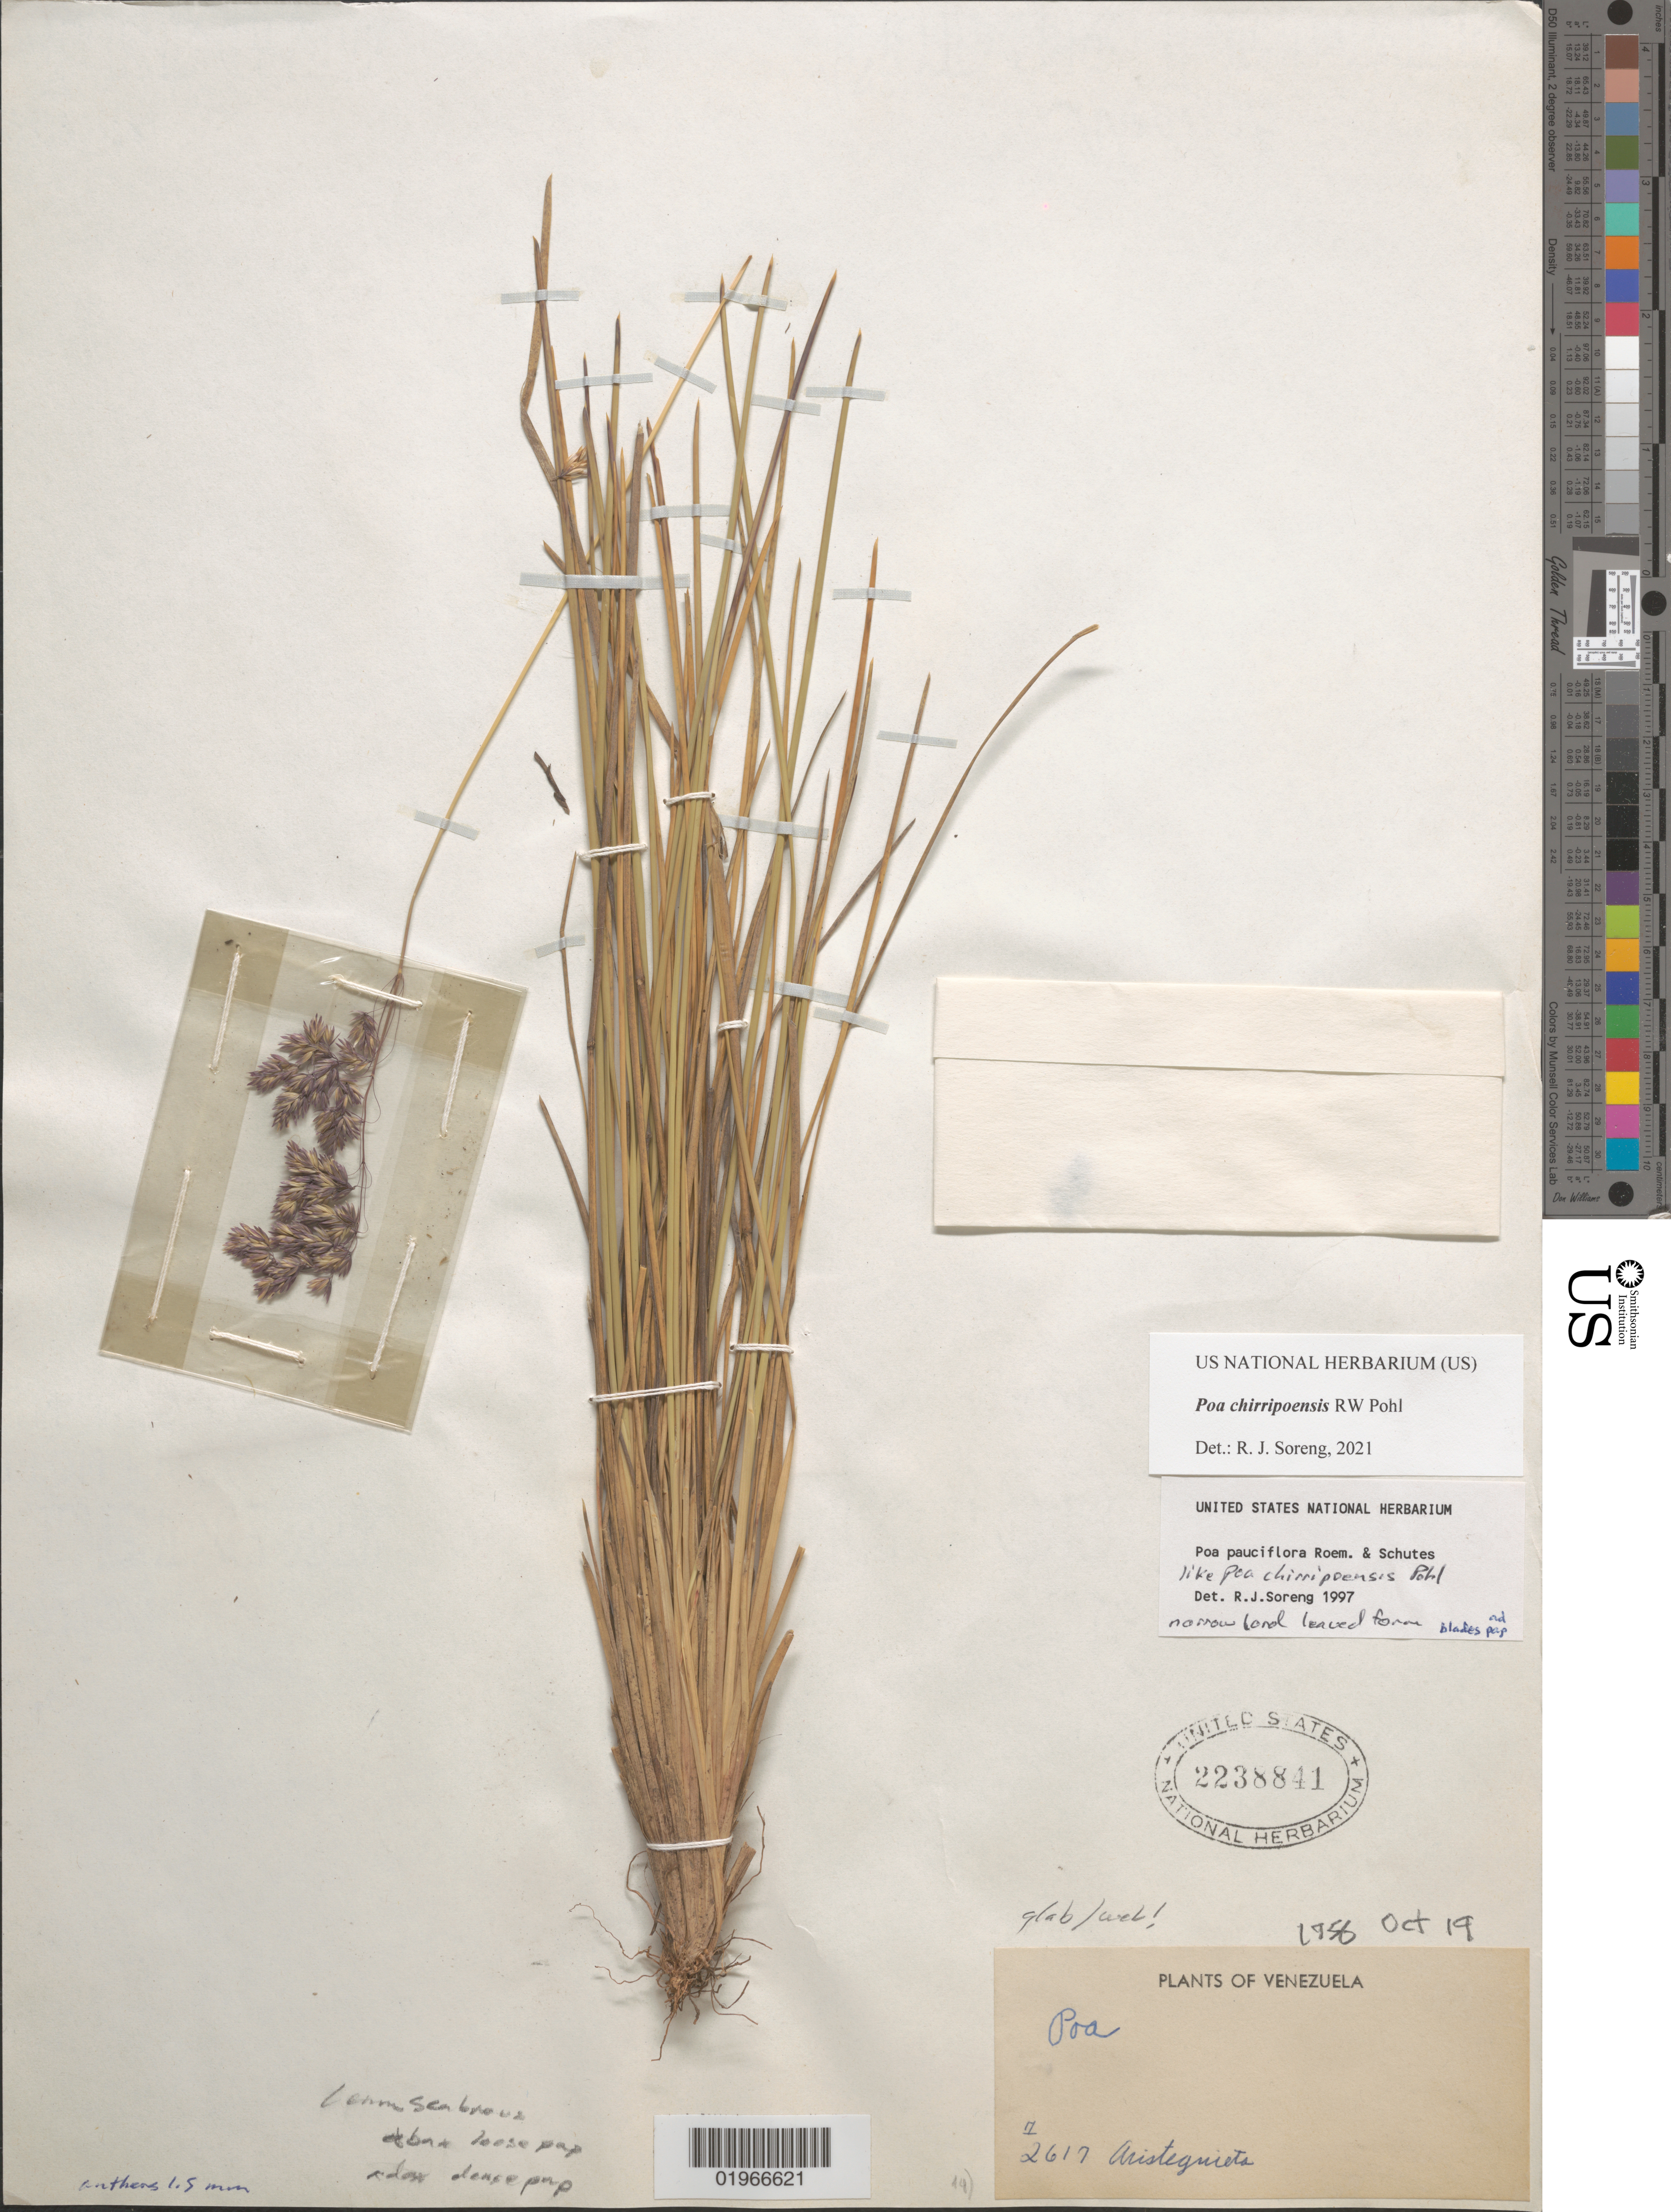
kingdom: Plantae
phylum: Tracheophyta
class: Liliopsida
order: Poales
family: Poaceae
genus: Poa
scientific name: Poa chirripoensis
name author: R.W. Pohl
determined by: Soreng, Robert J., Research Associate (BOT), Smithsonian Institution - National Museum of Natural History (UNITED STATES)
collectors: L. Aristeguieta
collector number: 2617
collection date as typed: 1956 Oct 19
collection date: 1956-10-19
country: Venezuela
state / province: Mérida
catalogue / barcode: US 2238841